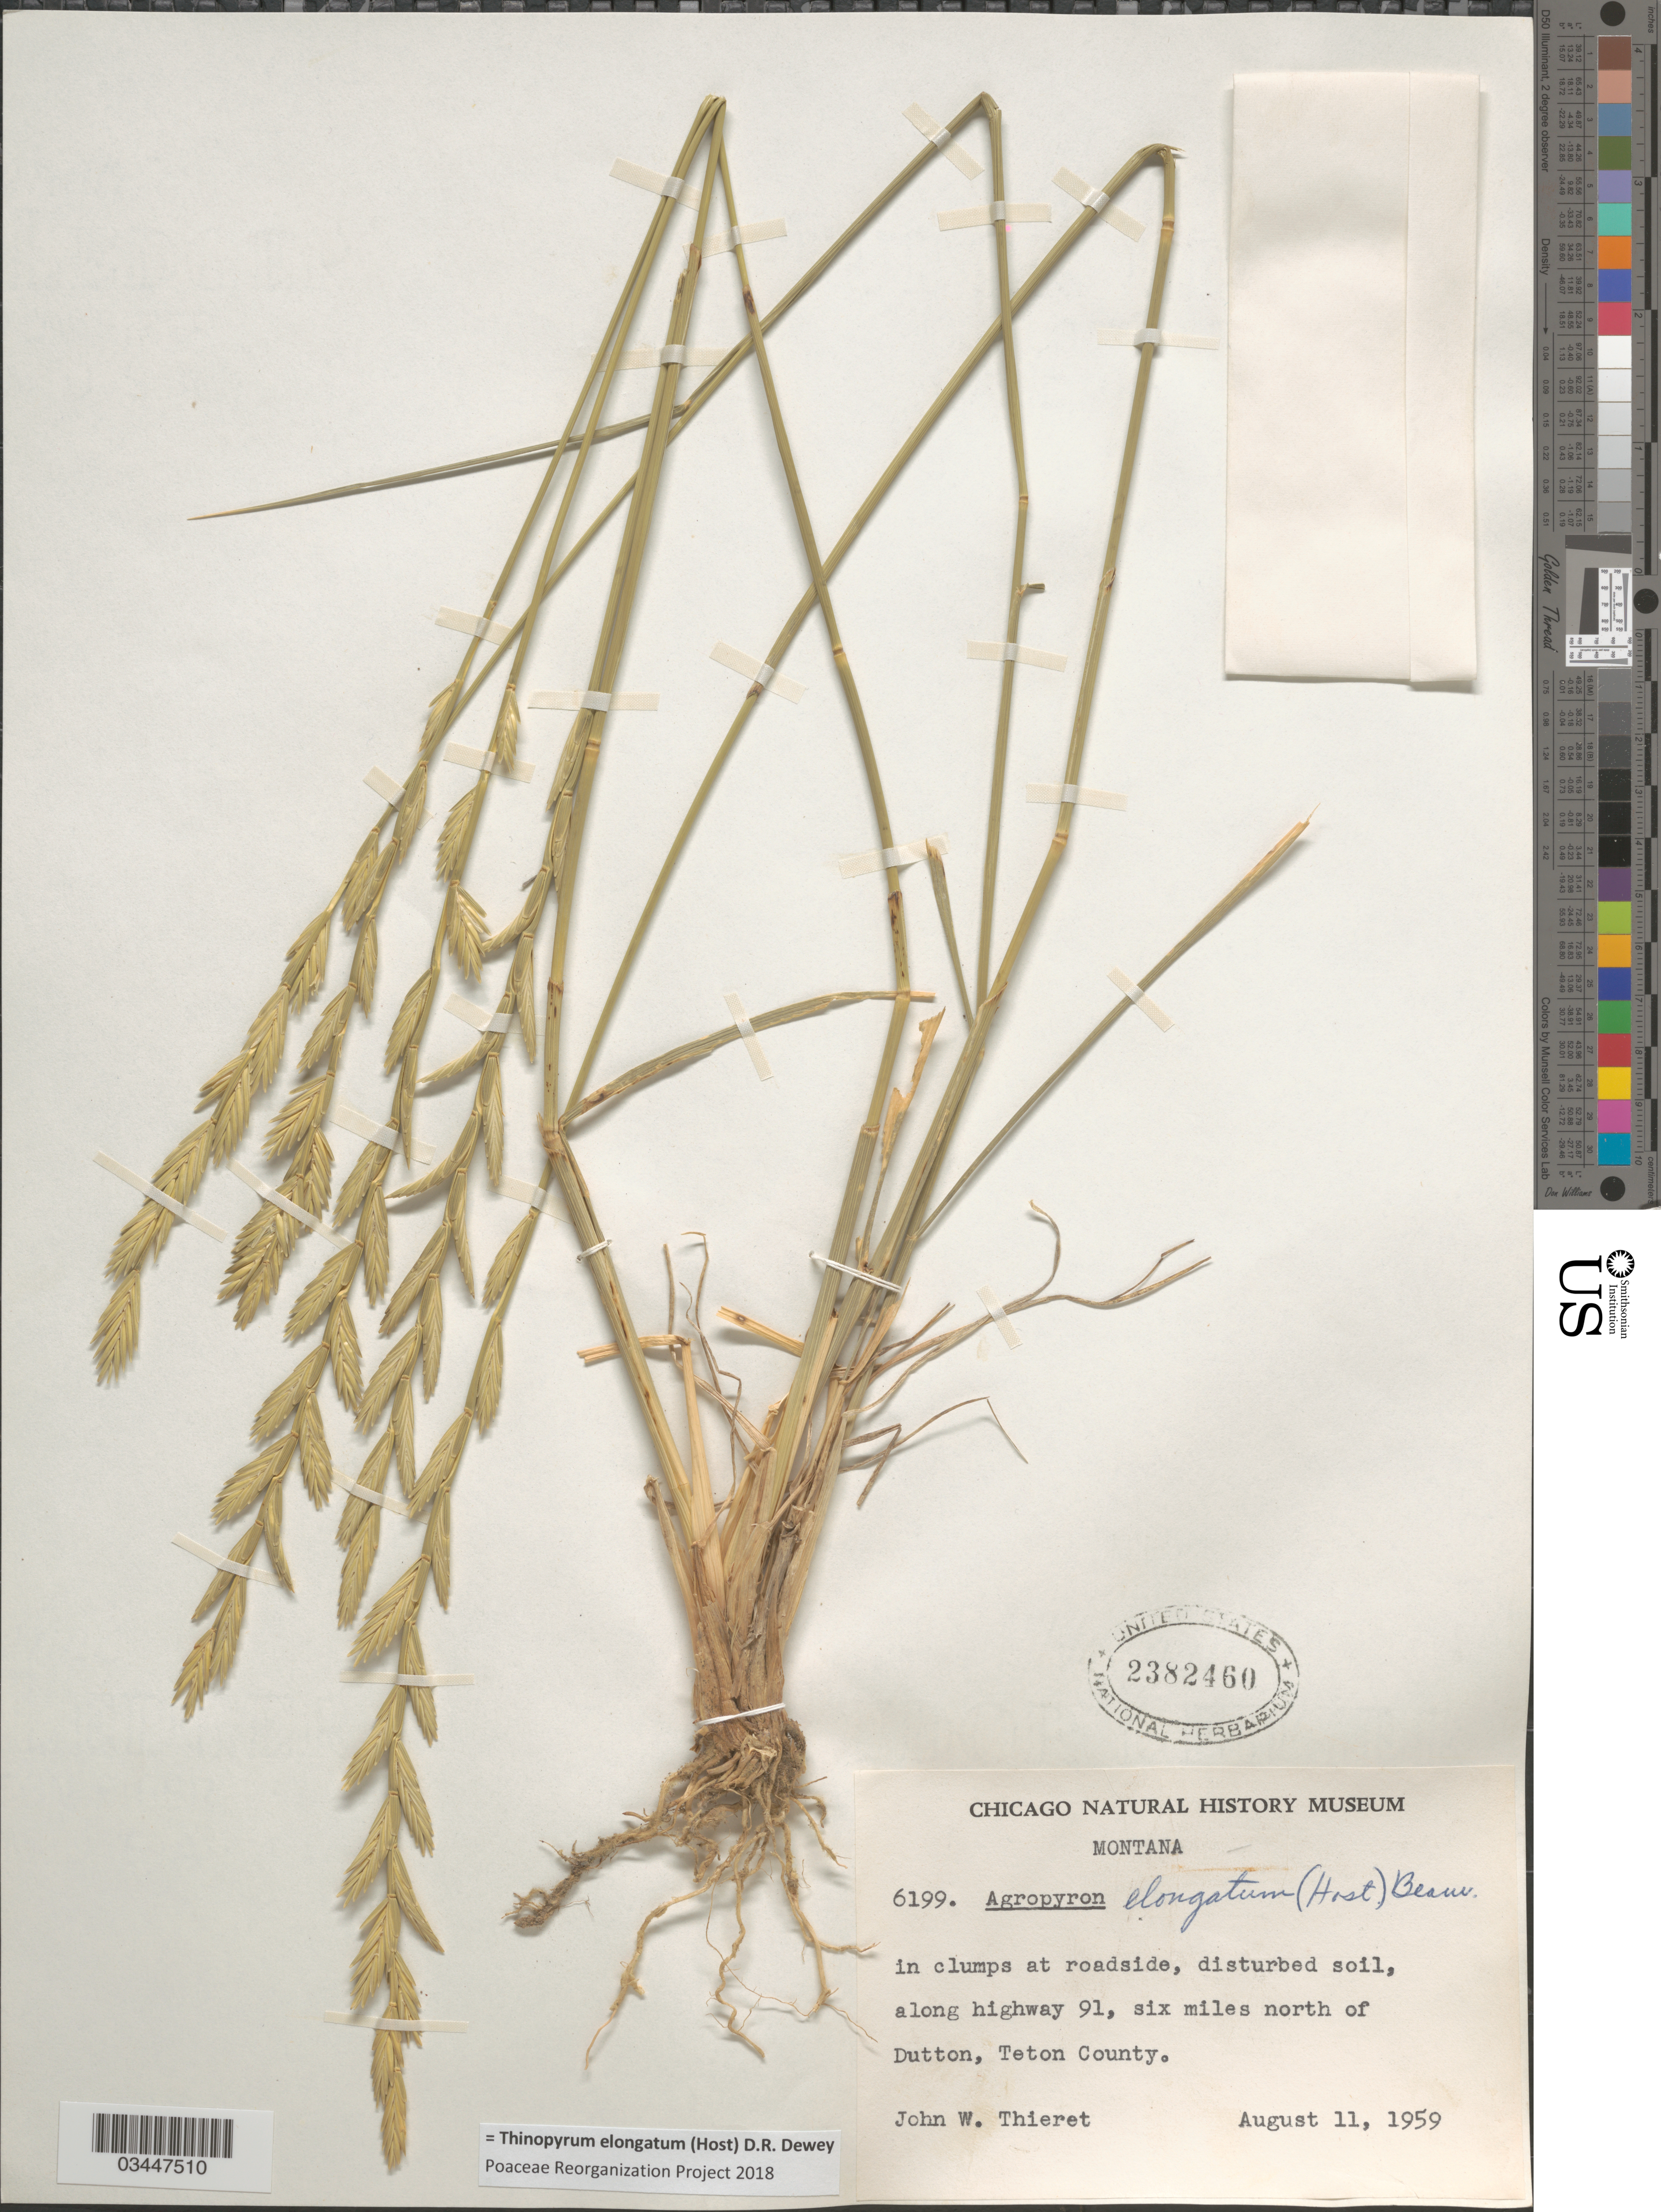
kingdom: Plantae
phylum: Tracheophyta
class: Liliopsida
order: Poales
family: Poaceae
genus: Thinopyrum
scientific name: Thinopyrum elongatum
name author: (Host) Barkworth & Dewey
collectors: J. W. Thieret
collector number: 6199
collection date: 1959-08-11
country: United States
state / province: Montana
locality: Along highway 91, six miles north of Dutton, Teton County.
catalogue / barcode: US 2382460